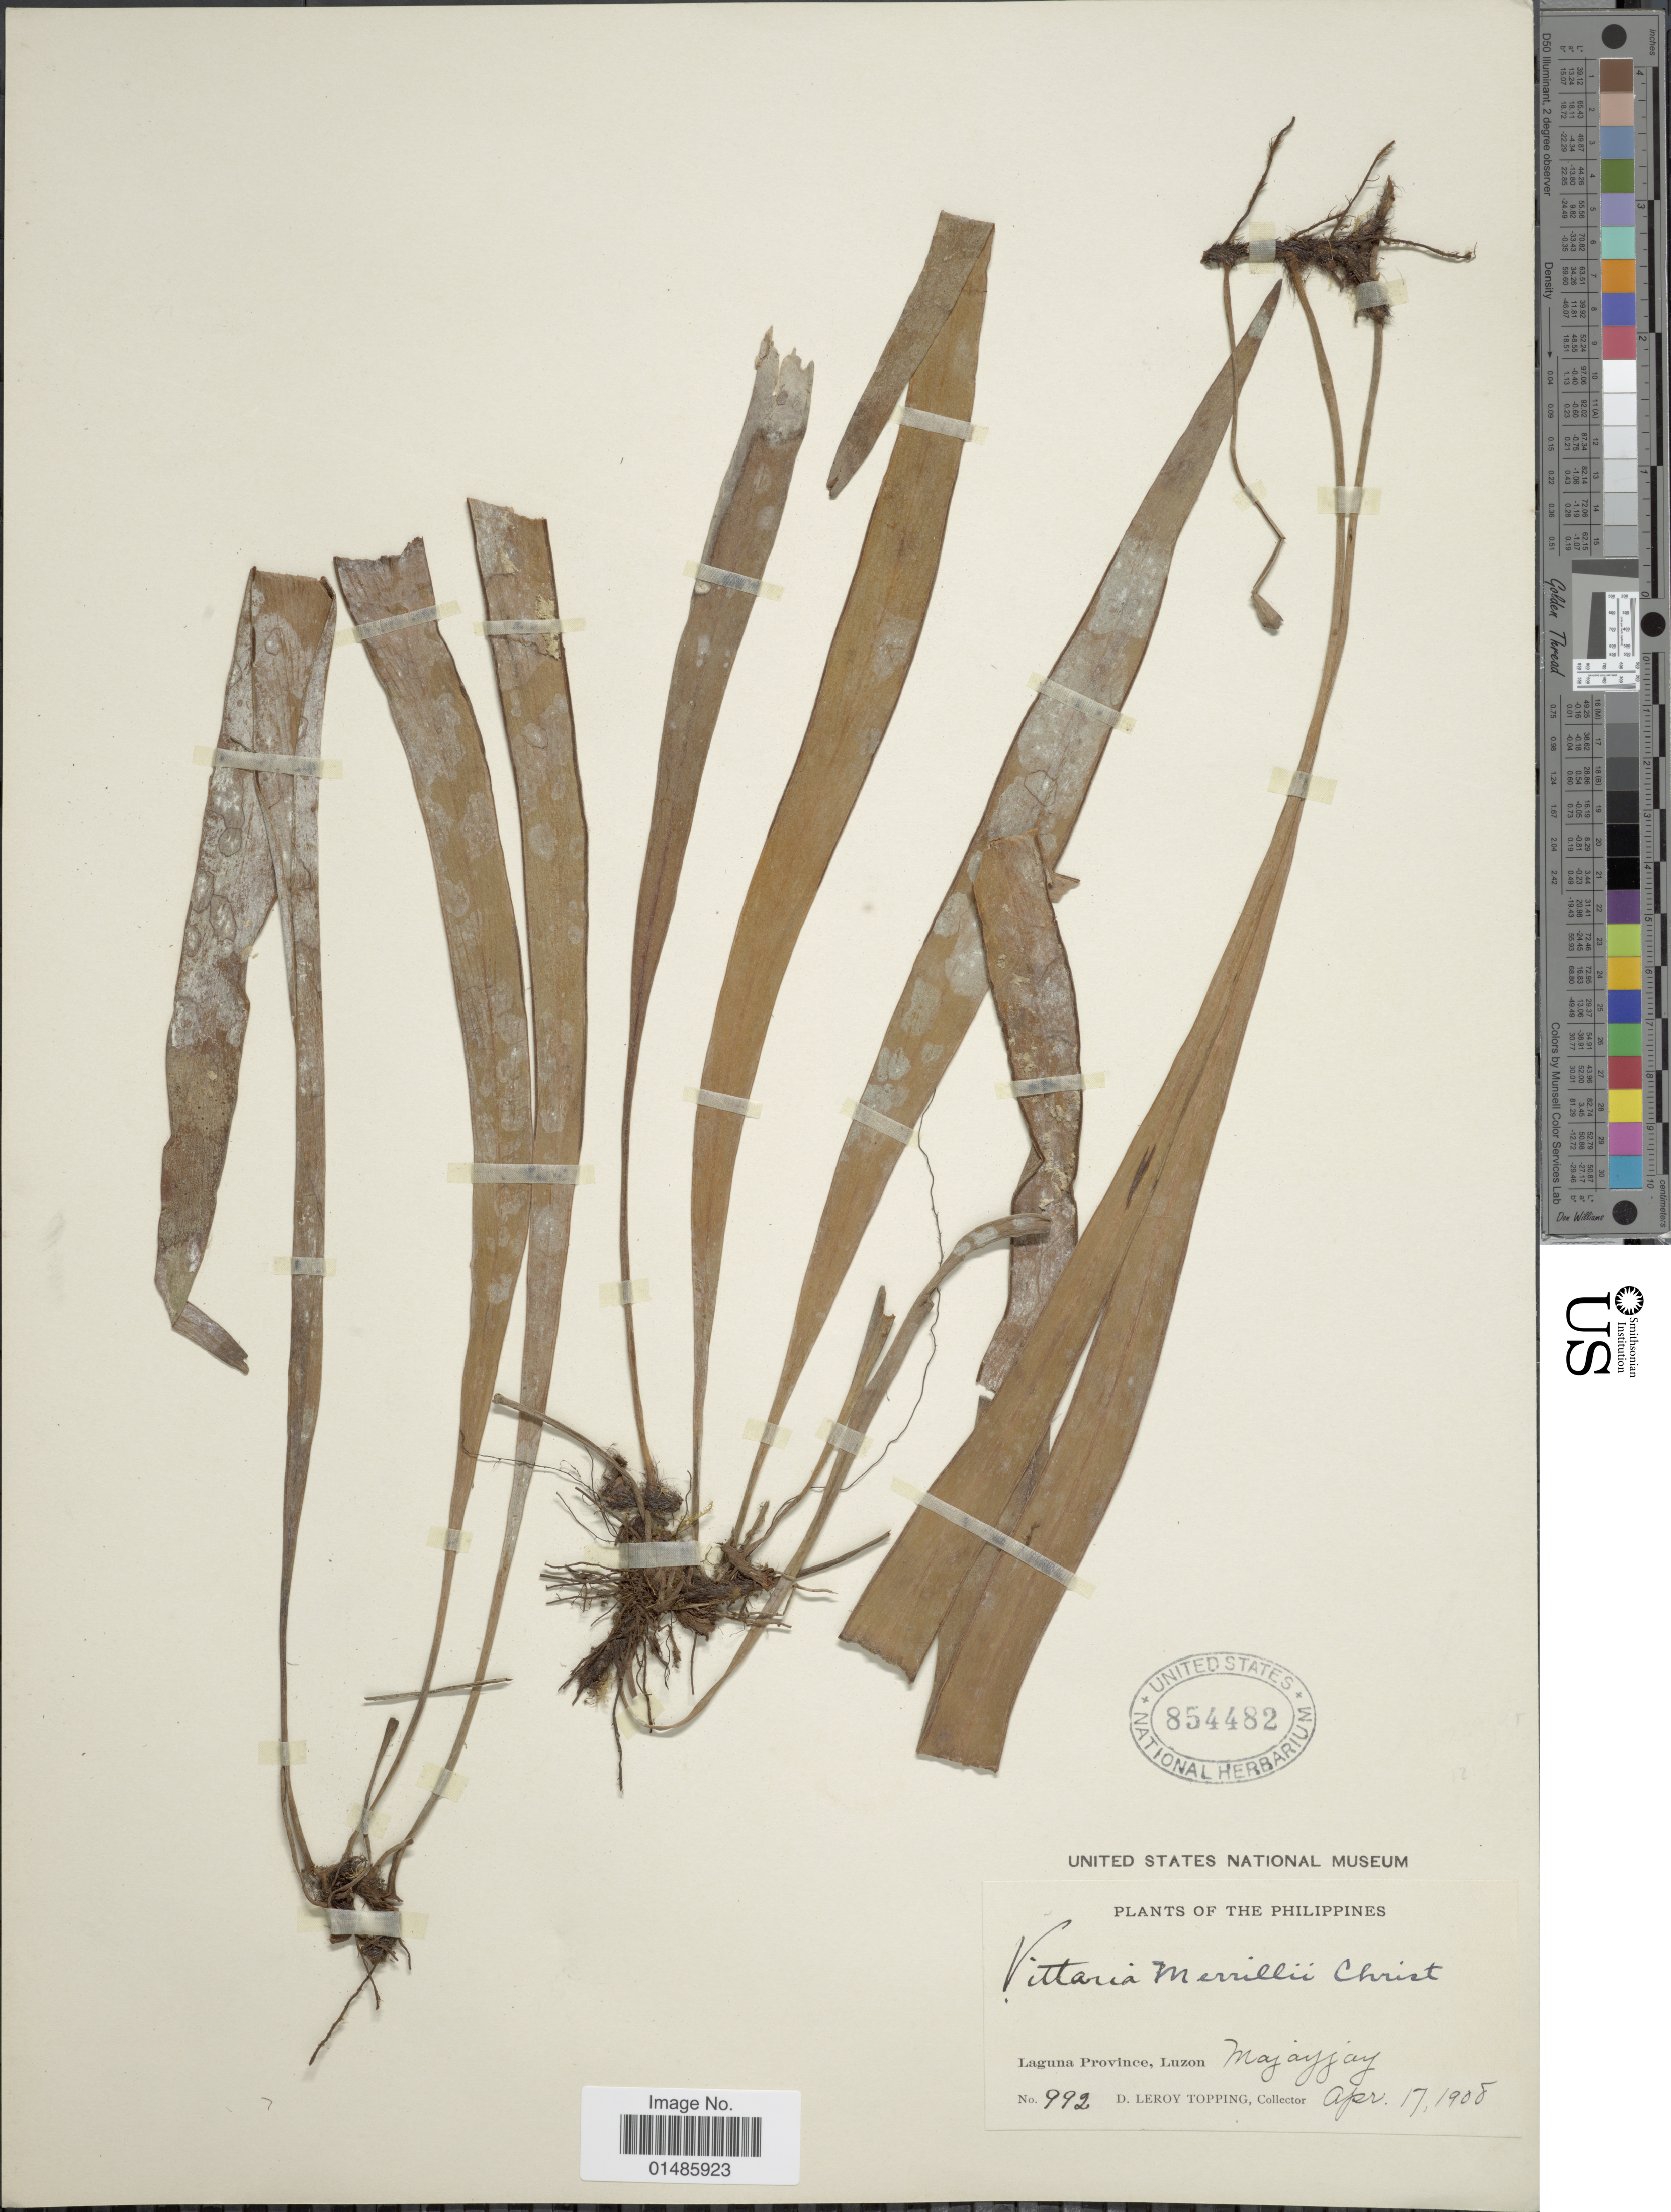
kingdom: Plantae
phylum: Tracheophyta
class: Polypodiopsida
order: Polypodiales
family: Pteridaceae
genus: Haplopteris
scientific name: Haplopteris elongata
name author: (Sw.) Crane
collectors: D. L. Topping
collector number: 992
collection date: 1908-04-17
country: Philippines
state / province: Calabarzon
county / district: Laguna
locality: Majayjay. Luzon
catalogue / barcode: US 854482